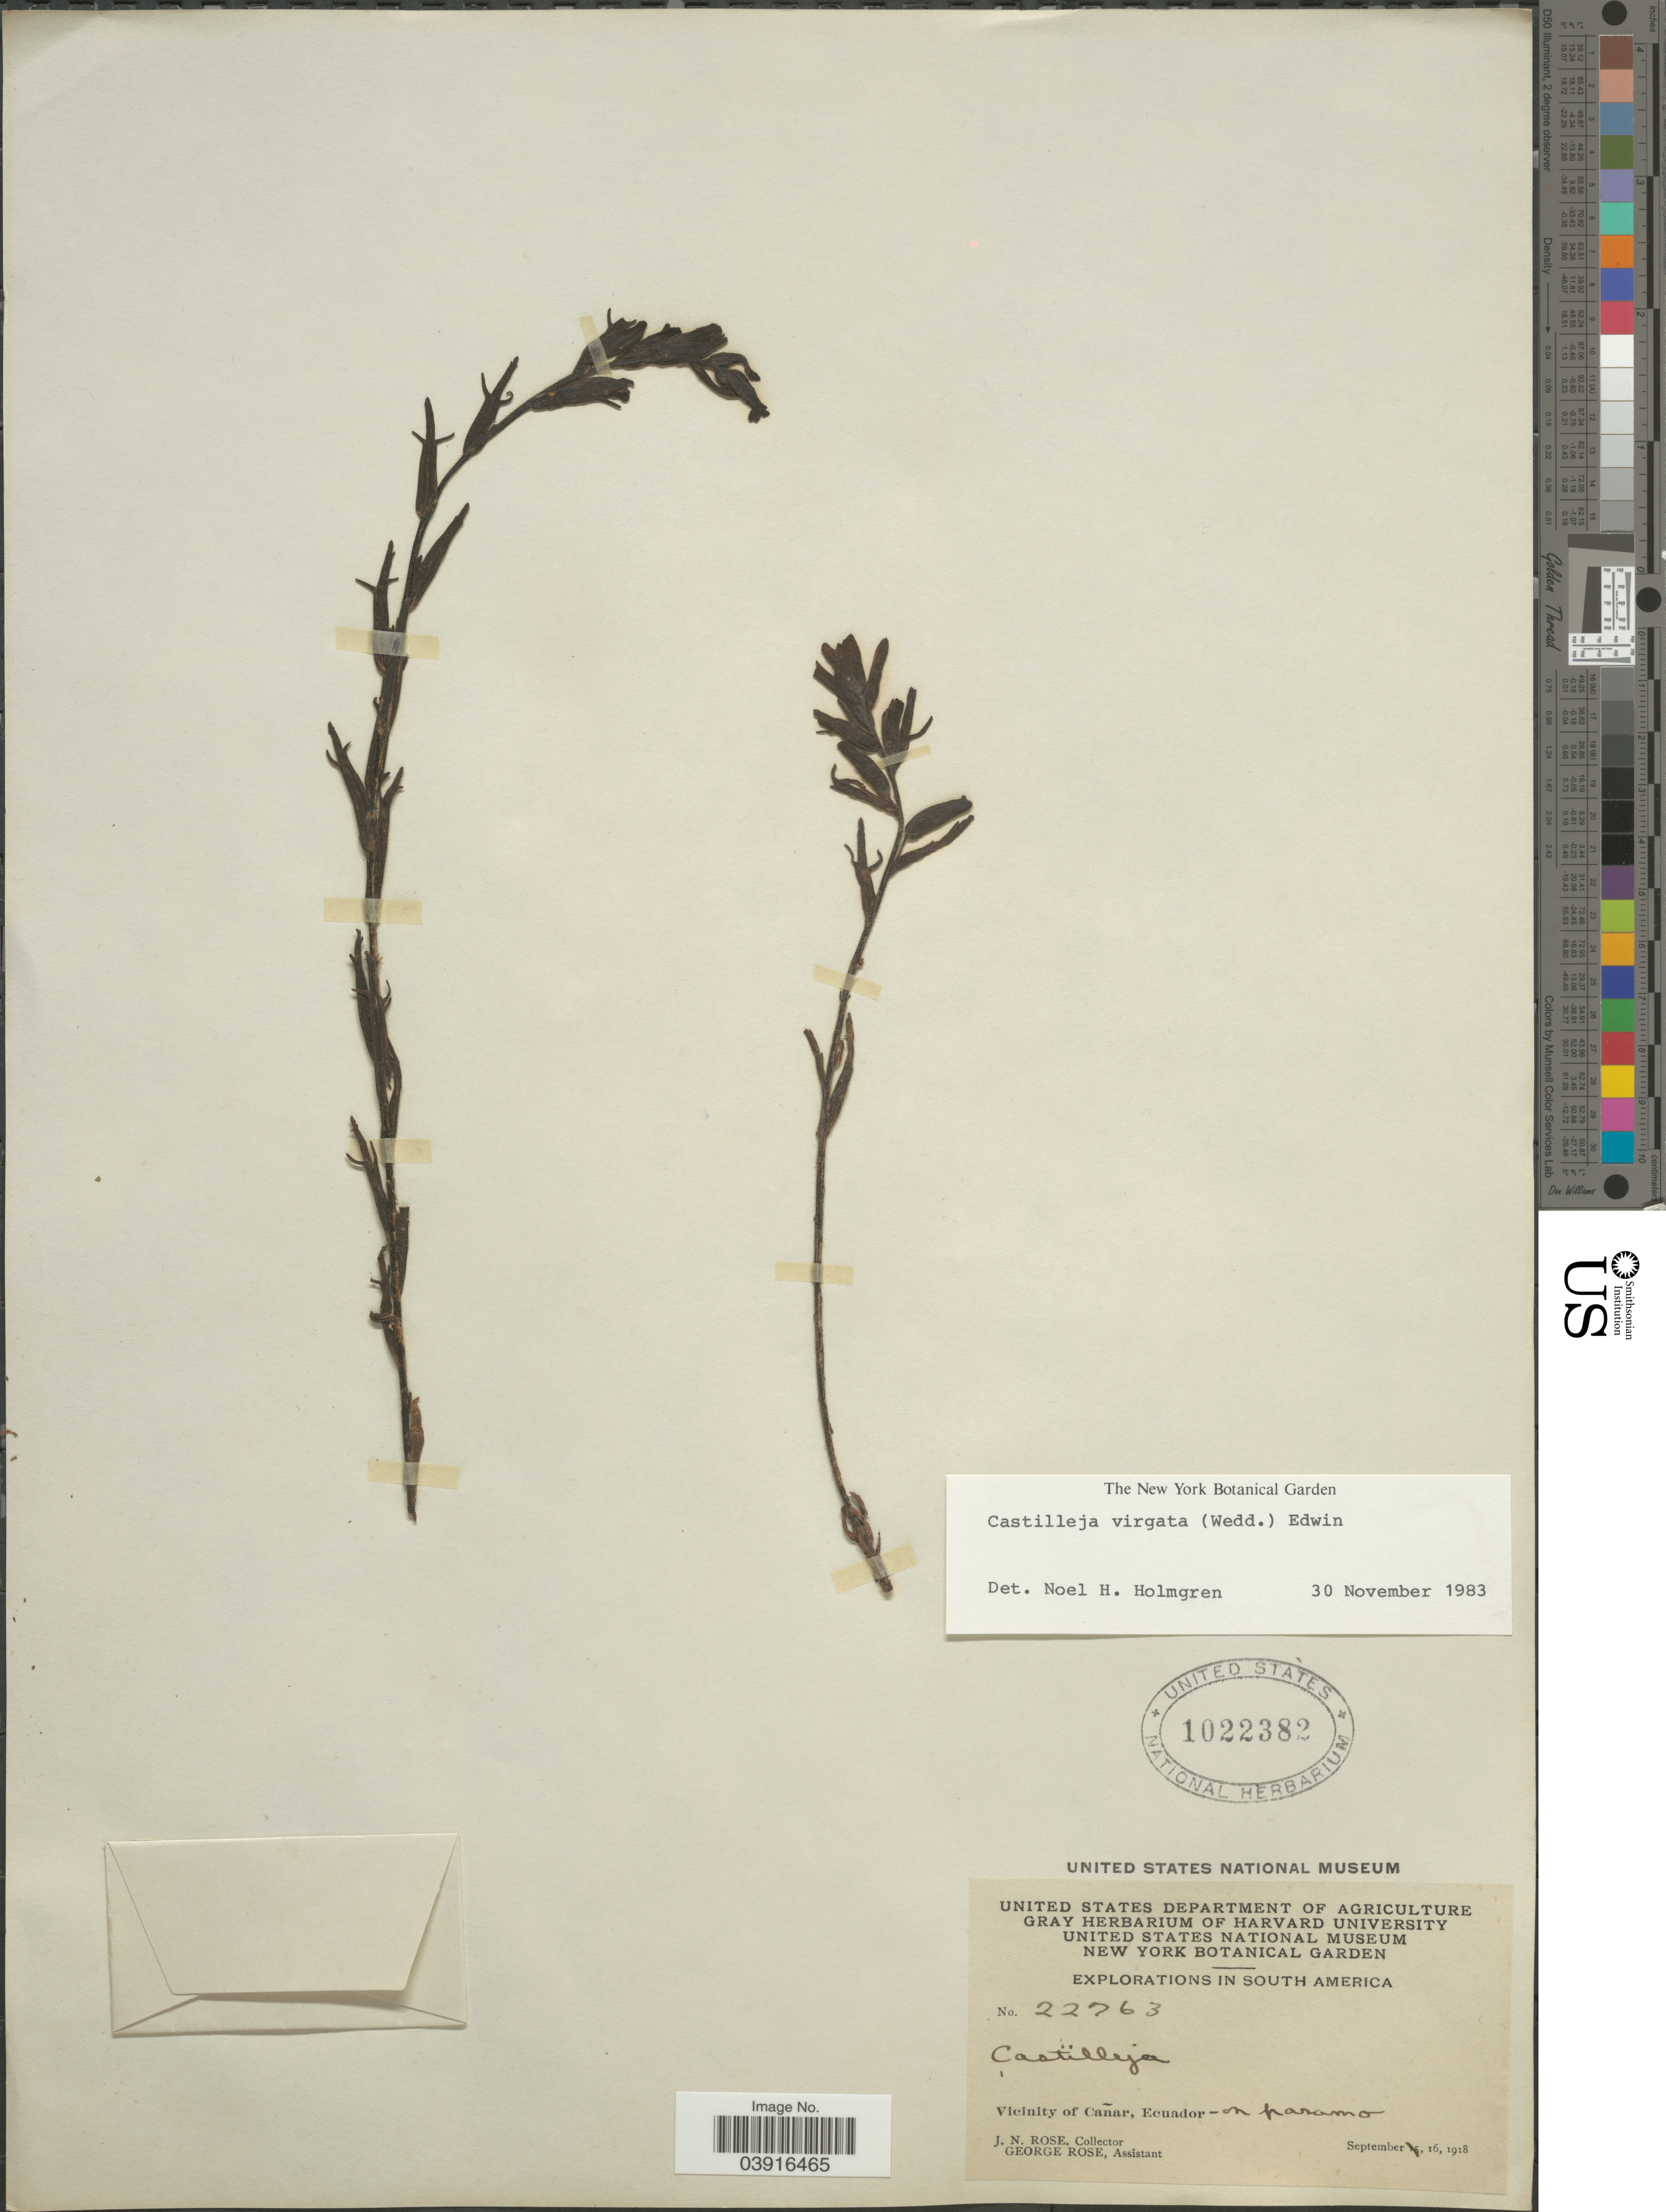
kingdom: Plantae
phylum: Tracheophyta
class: Magnoliopsida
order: Lamiales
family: Orobanchaceae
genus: Castilleja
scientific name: Castilleja virgata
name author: (Wedd.) Edwin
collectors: J. N. Rose & G. Rose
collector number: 22763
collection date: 1918-09-16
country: Ecuador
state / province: Cañar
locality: Vicinity of Cañar.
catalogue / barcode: US 1022382